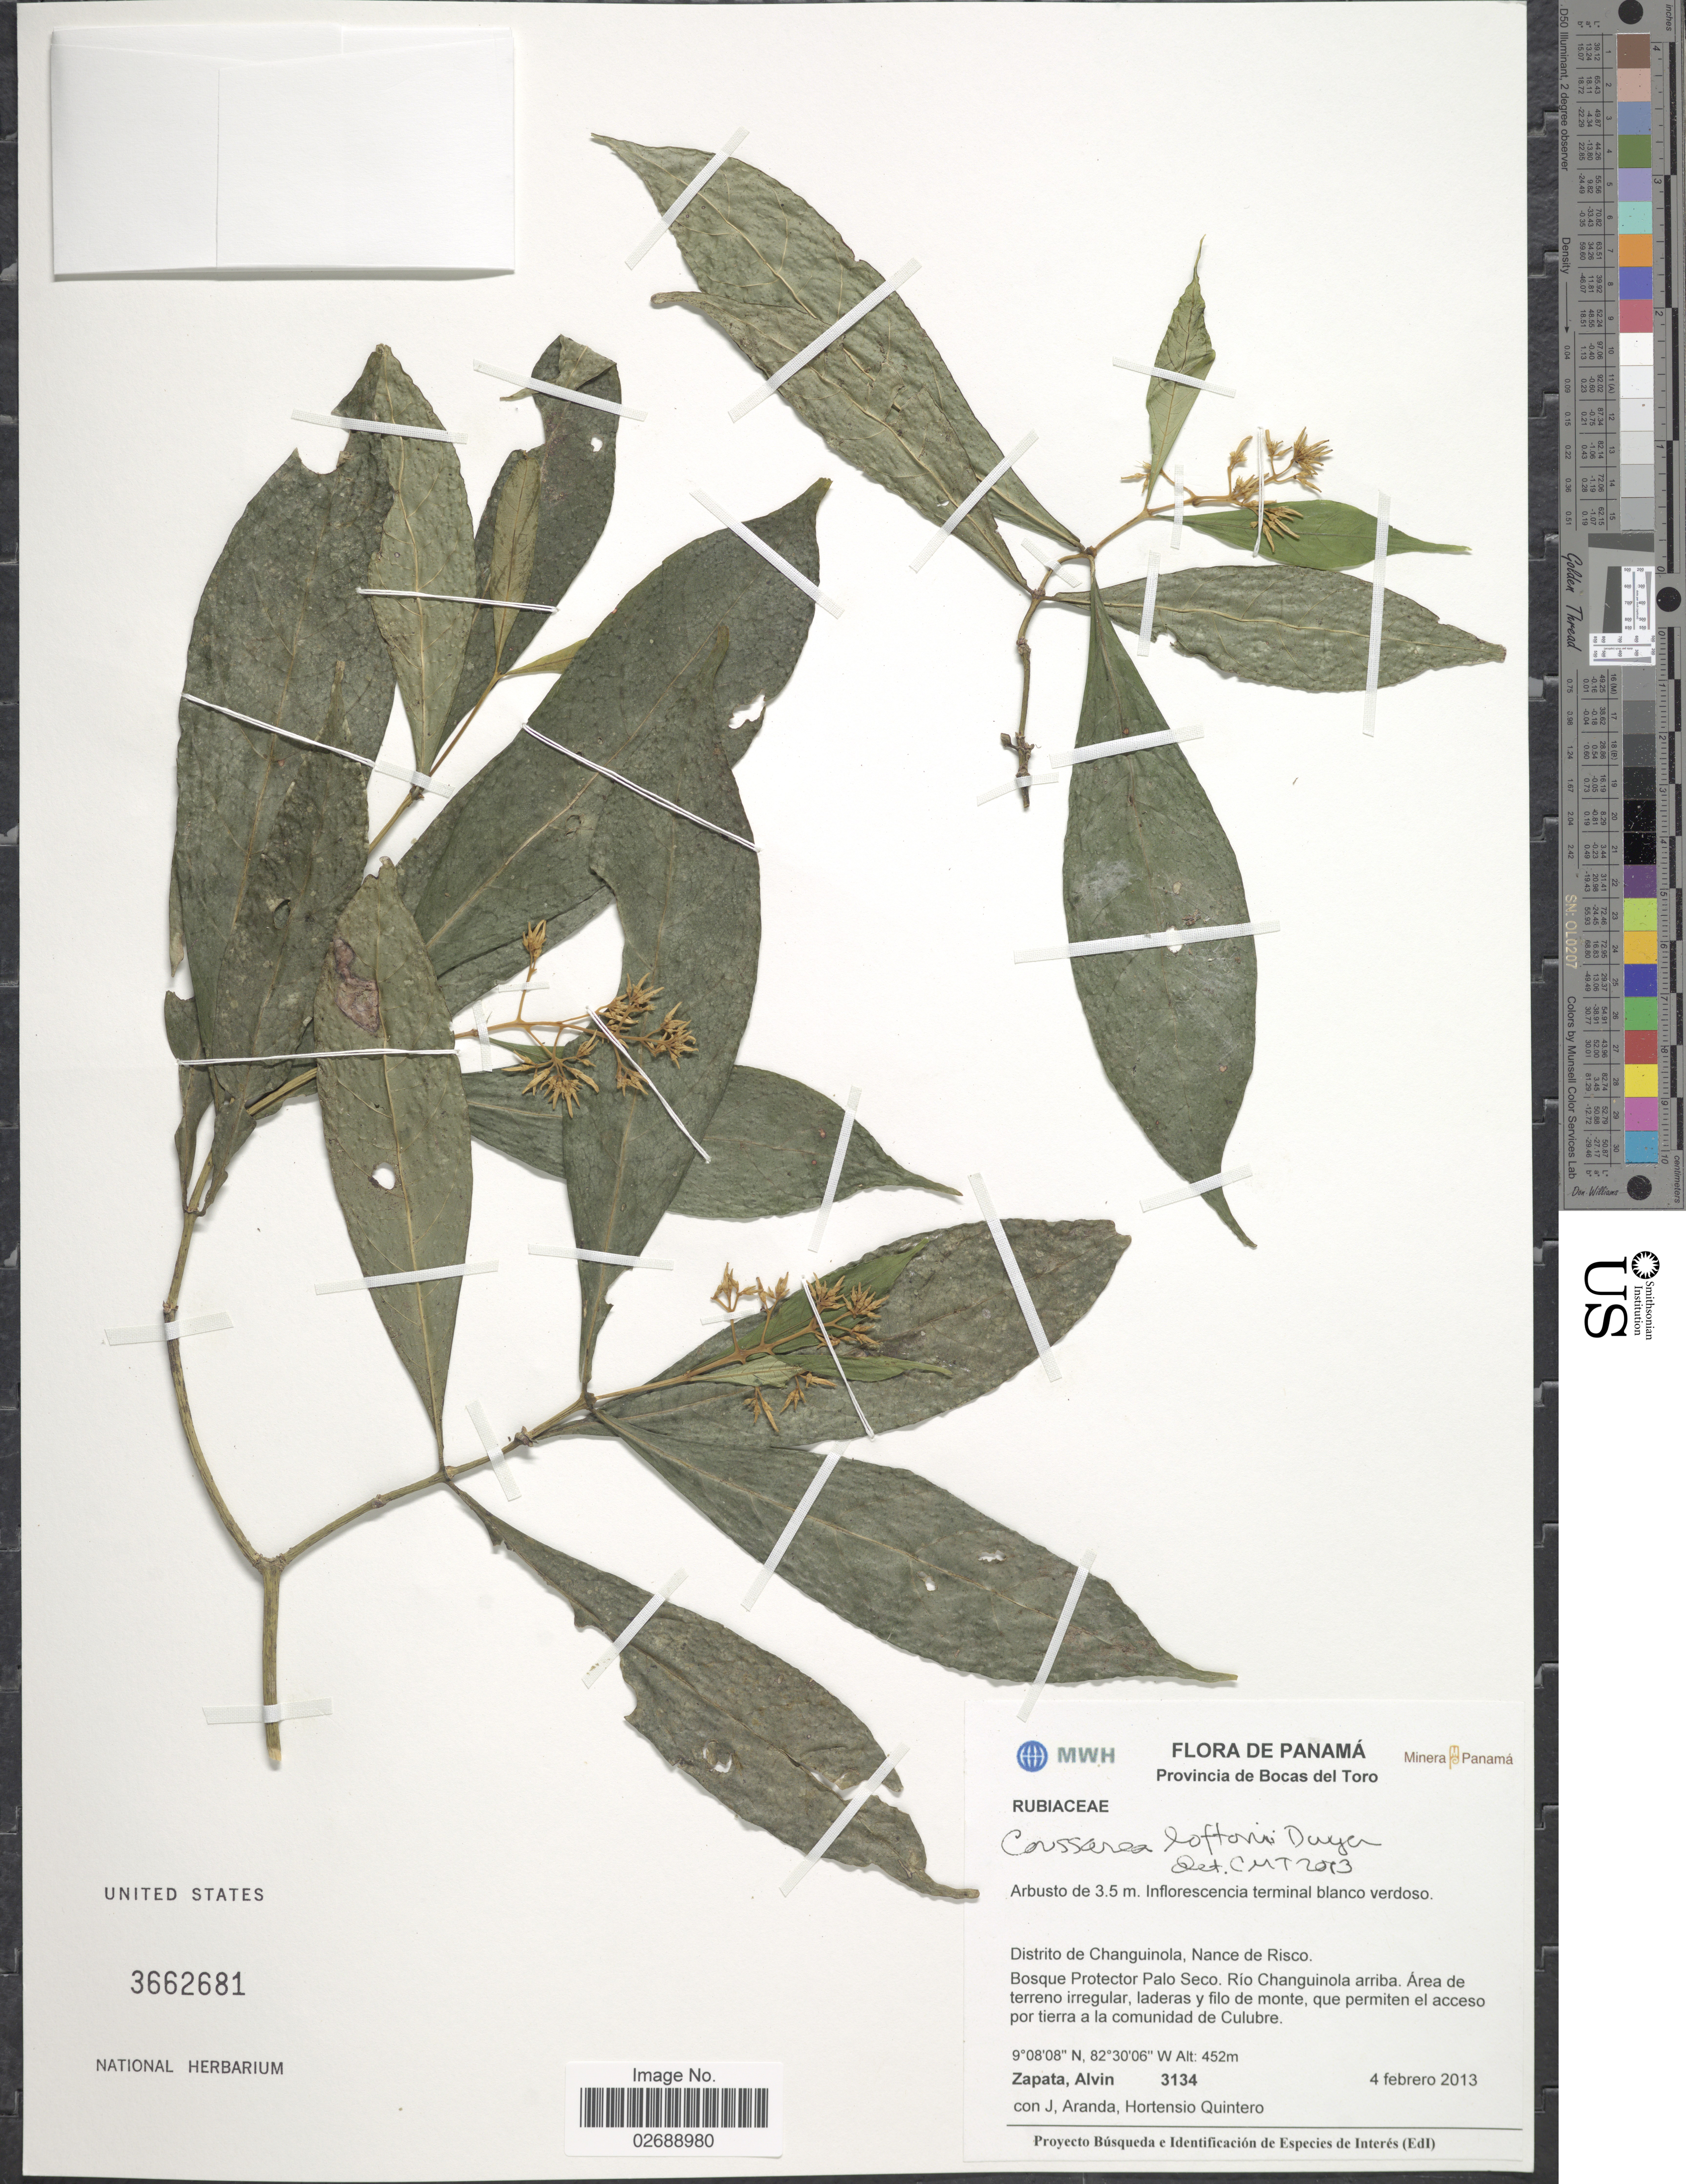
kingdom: Plantae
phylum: Tracheophyta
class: Magnoliopsida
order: Gentianales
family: Rubiaceae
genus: Coussarea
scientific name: Coussarea loftonii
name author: (Dwyer & M.V. Hayden) Dwyer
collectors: A. Zapata, J. Aranda & H. Quintero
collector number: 3134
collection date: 2013-02-04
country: Panama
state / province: Bocas del Toro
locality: Distrito de Changuinola, Nance de Risco. Bosque Protector Palo Seco. Rio Changuinola arriba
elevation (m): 452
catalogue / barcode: US 3662681